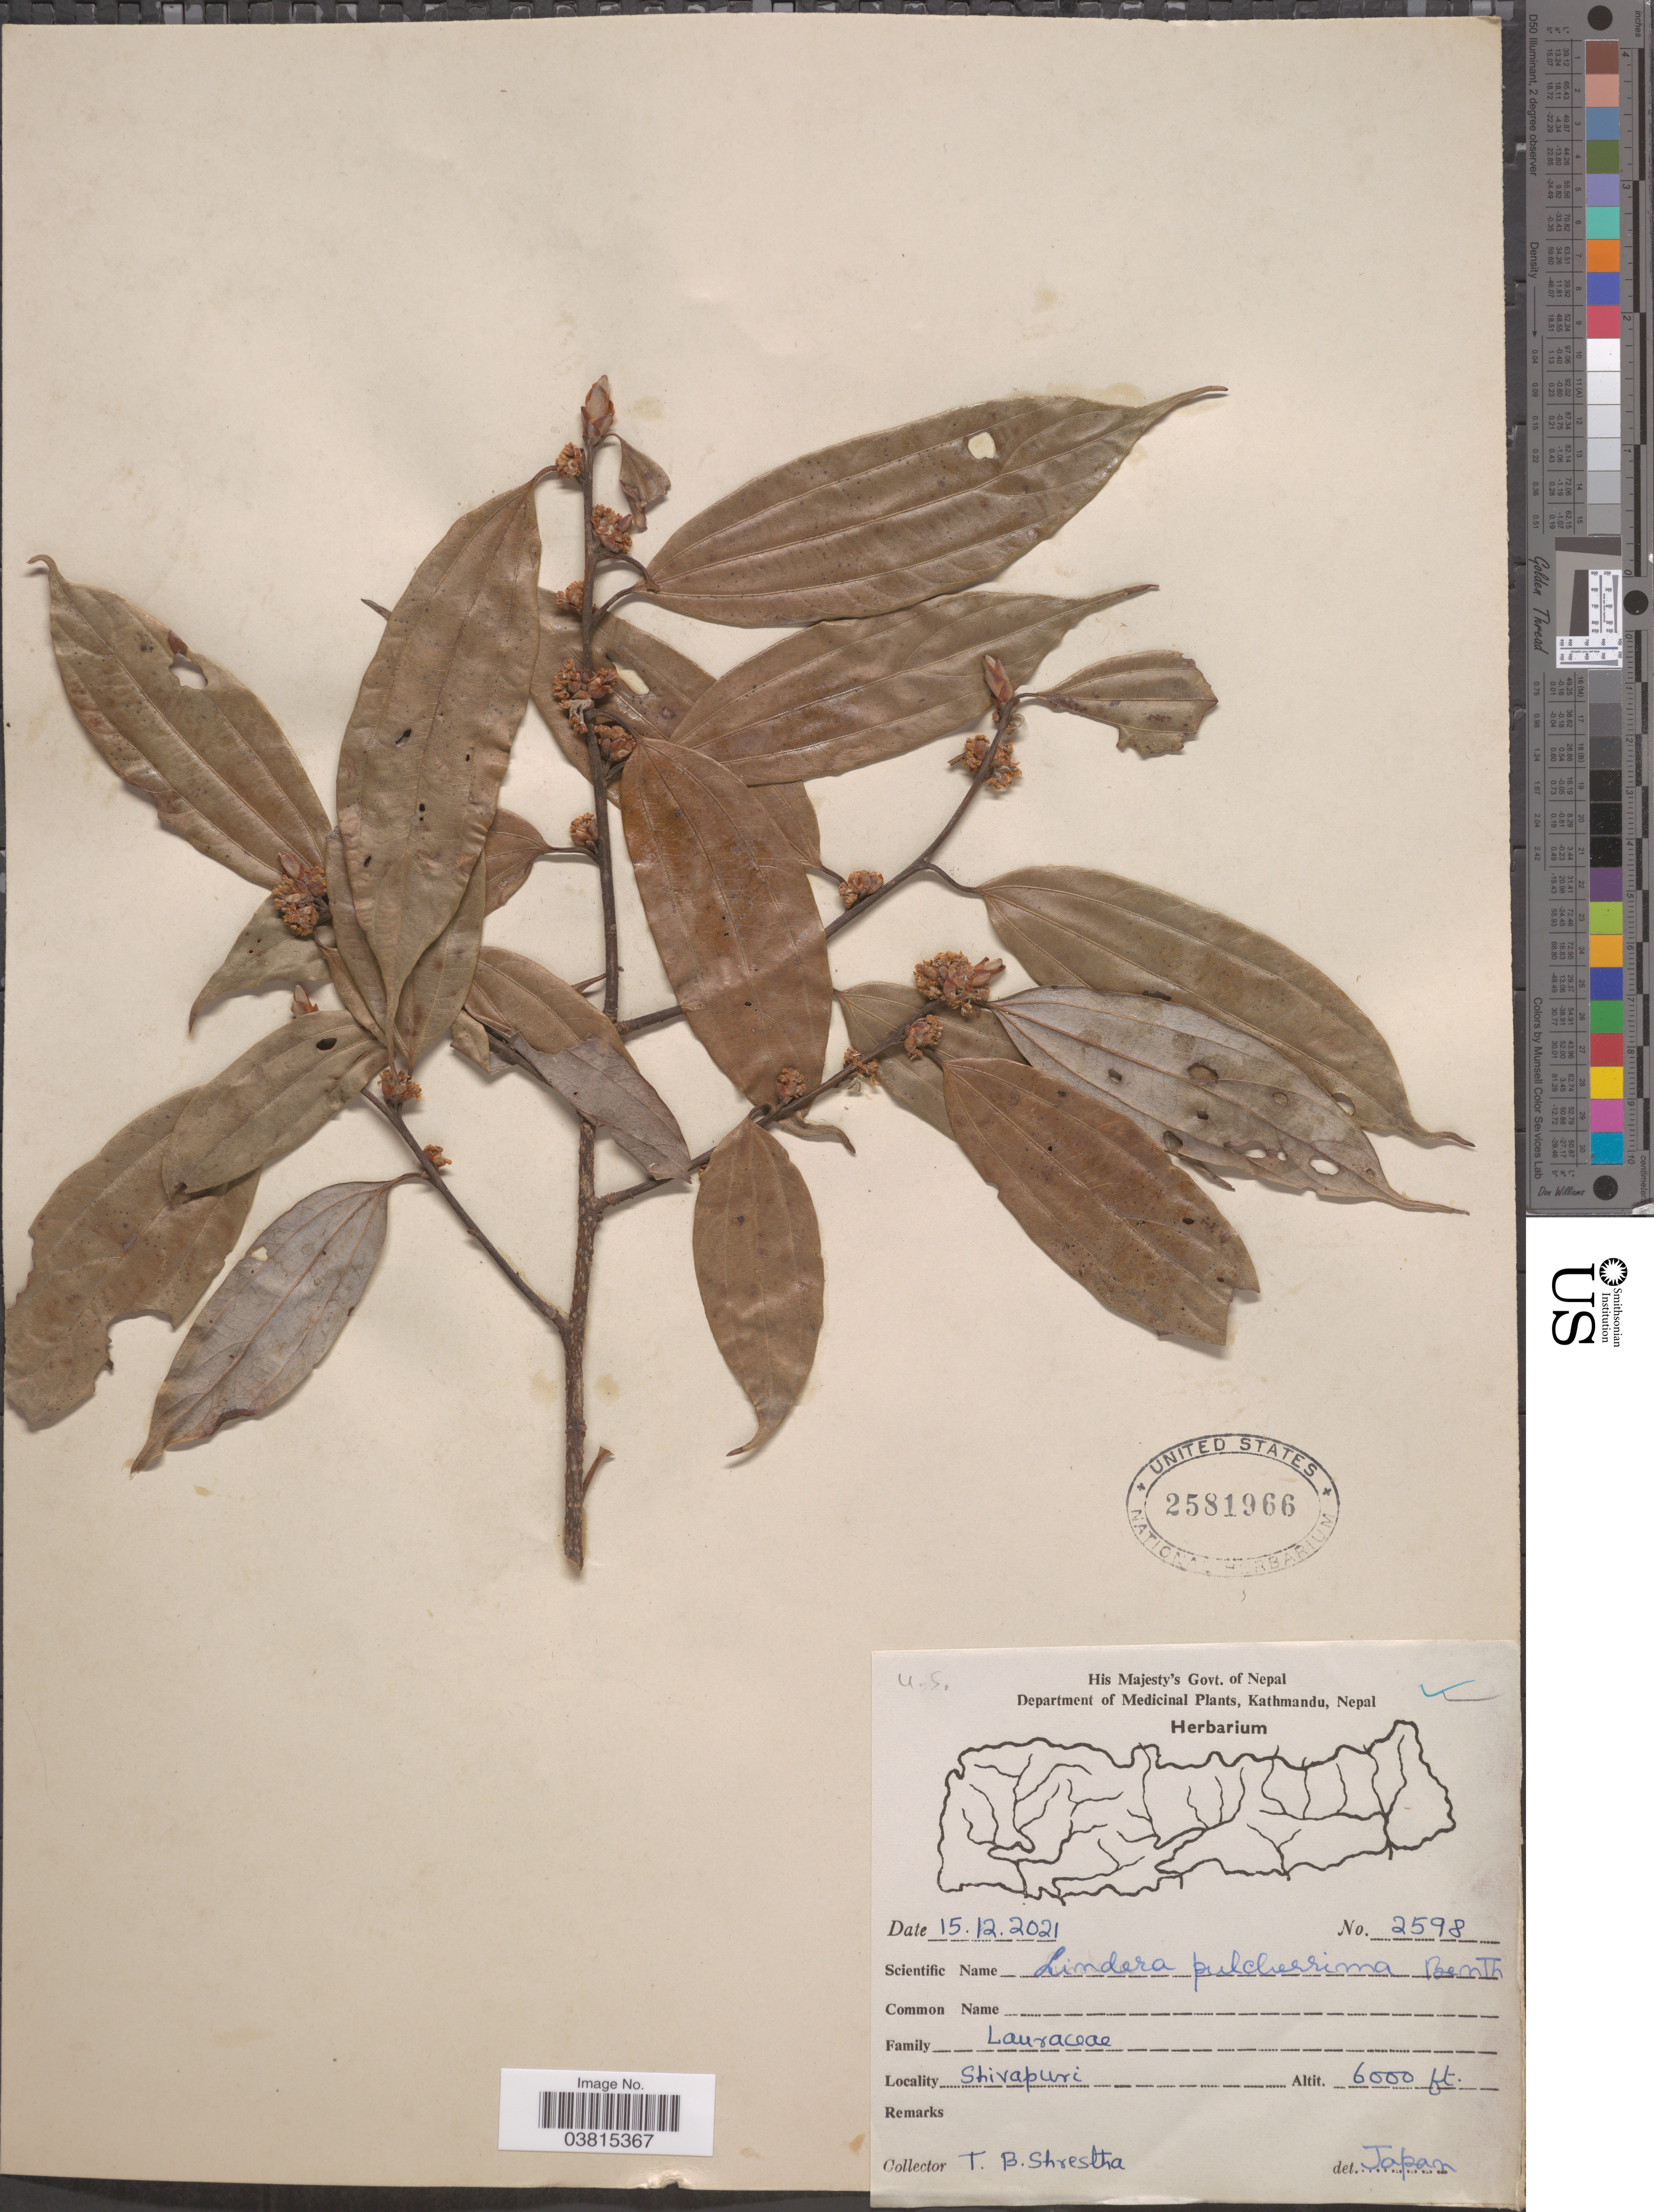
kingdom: Plantae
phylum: Tracheophyta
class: Magnoliopsida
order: Laurales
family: Lauraceae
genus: Lindera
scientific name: Lindera pulcherrima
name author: (Nees) Hook. f.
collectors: T. B. Shrestha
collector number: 2598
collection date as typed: Transcribed d/m/y: 15/12/2021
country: Nepal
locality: Shivapuri.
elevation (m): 1829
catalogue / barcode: US 2581966